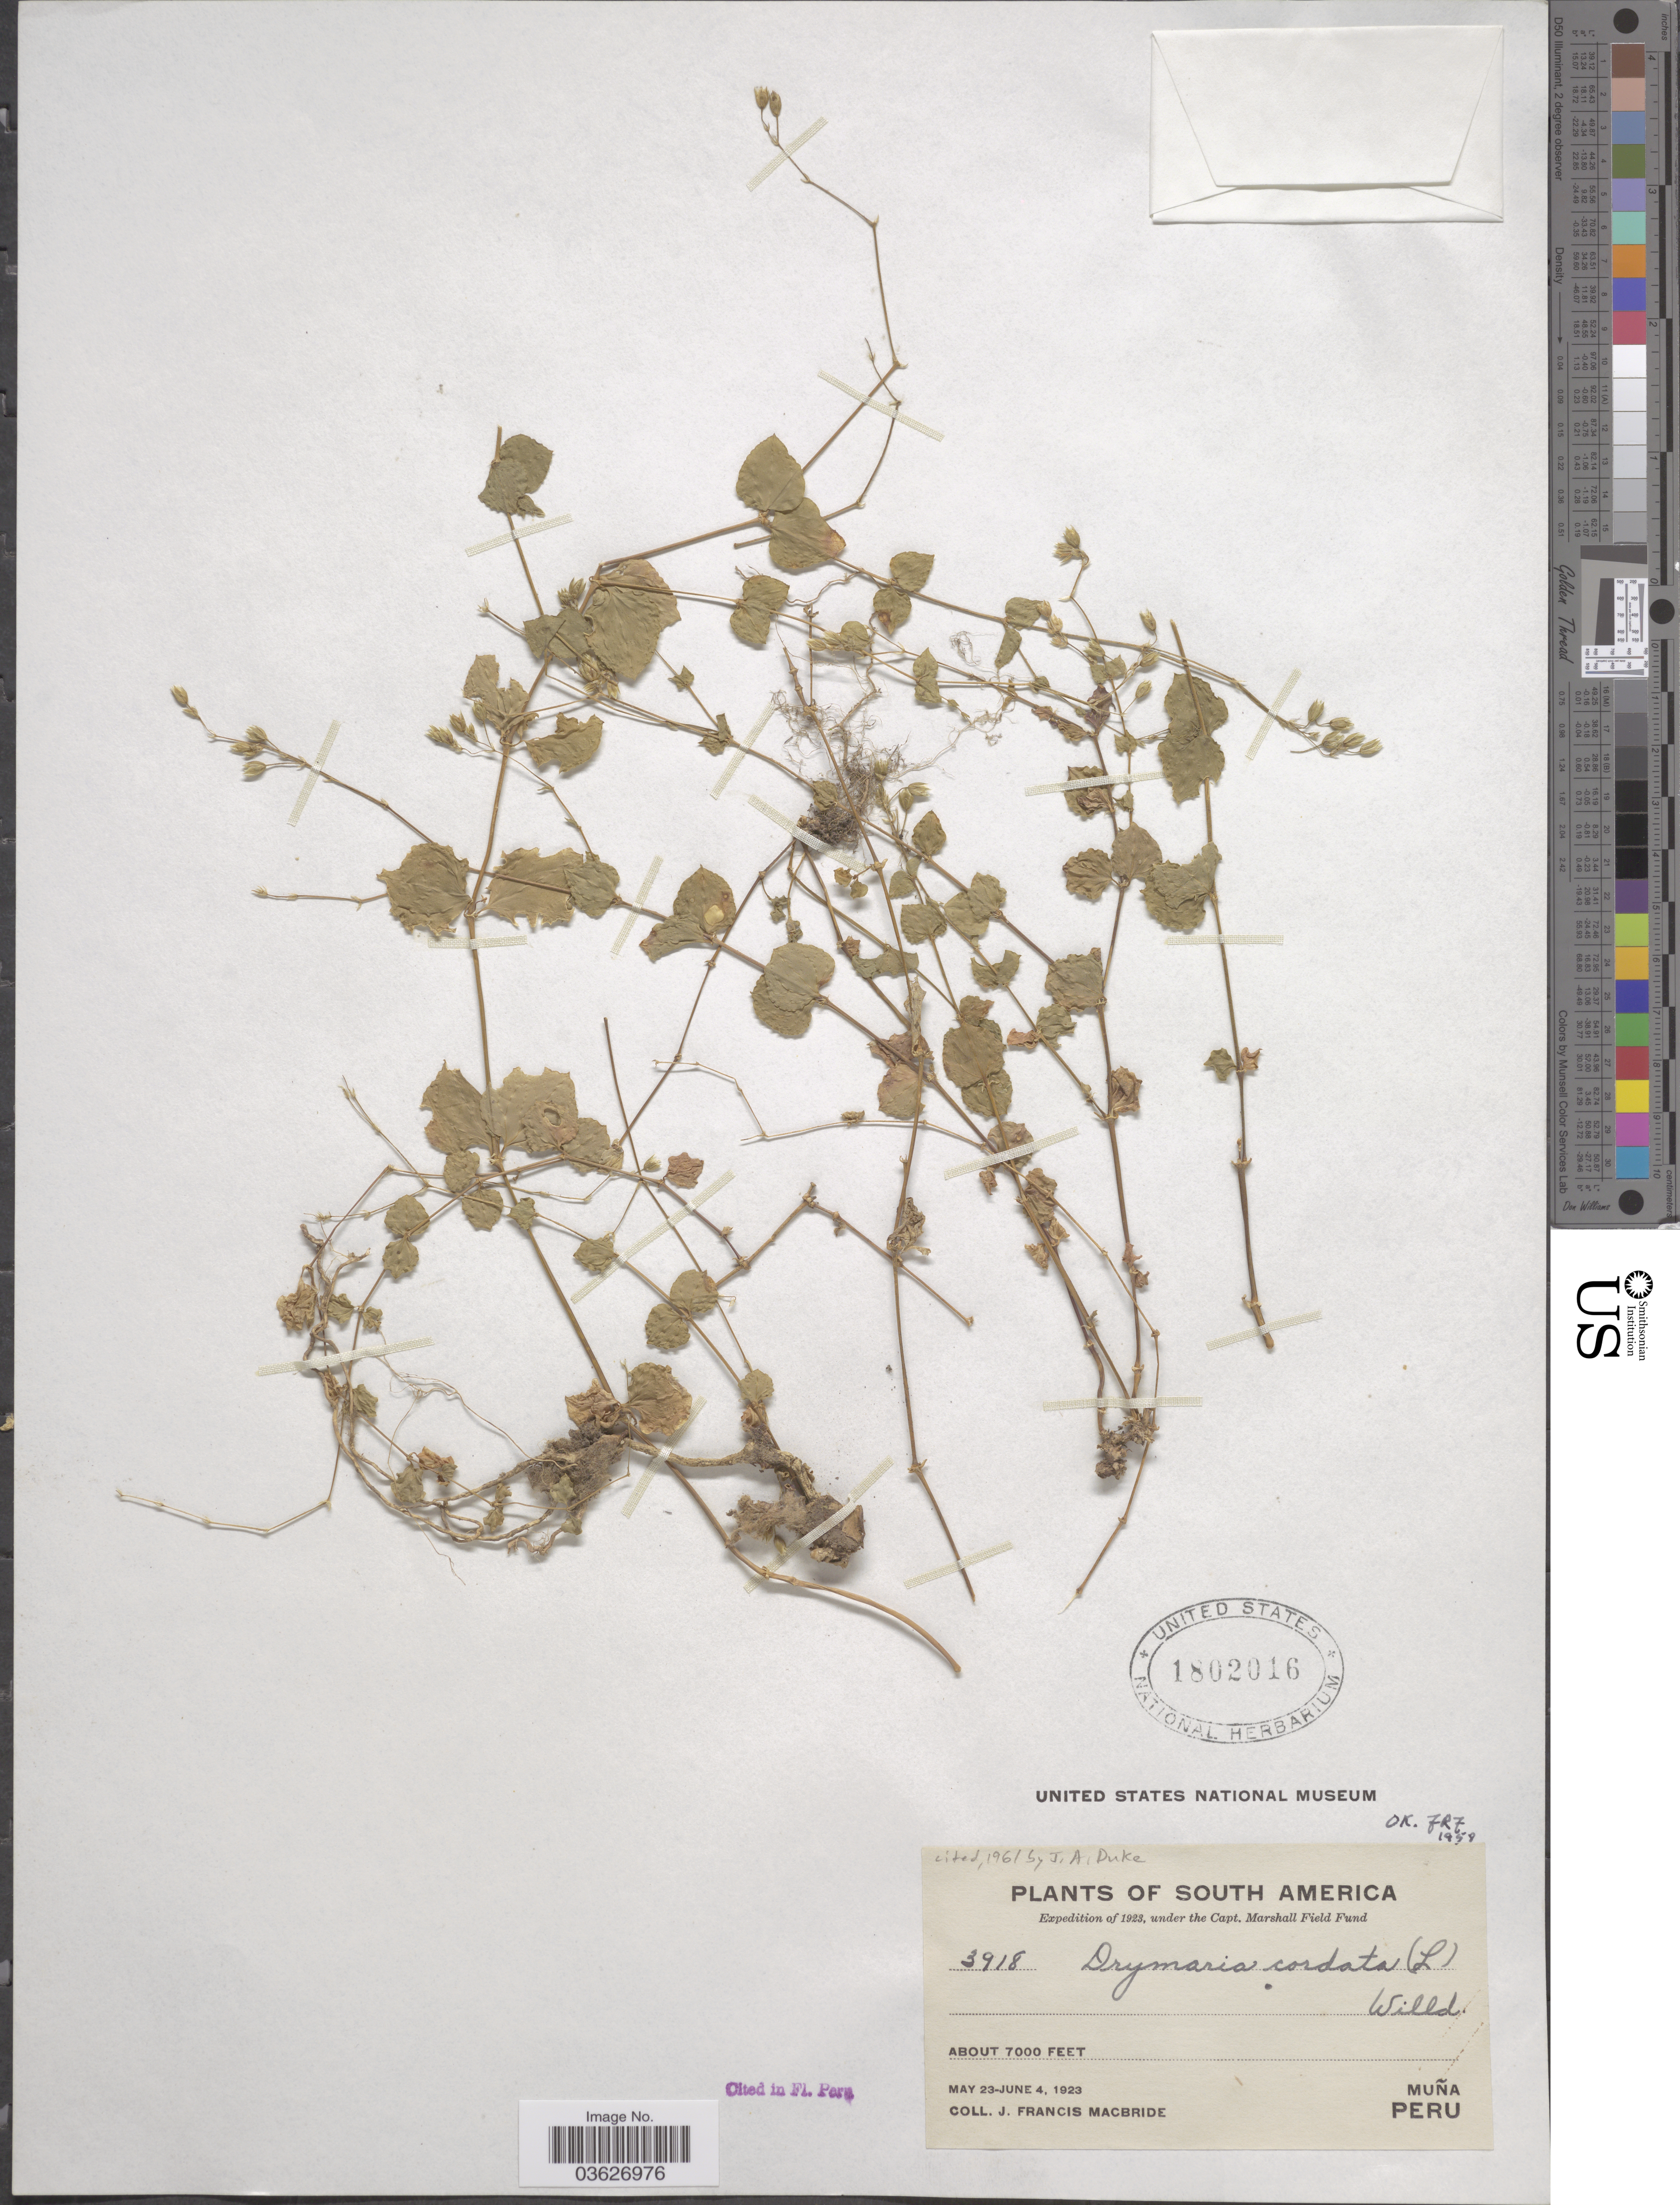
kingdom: Plantae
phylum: Tracheophyta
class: Magnoliopsida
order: Caryophyllales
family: Caryophyllaceae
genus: Drymaria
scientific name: Drymaria cordata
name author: (L.) Willd. ex Schult.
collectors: J. F. Macbride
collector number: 3918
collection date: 1923-05-23/1923-06-04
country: Peru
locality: Muña.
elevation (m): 2134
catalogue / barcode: US 1802016